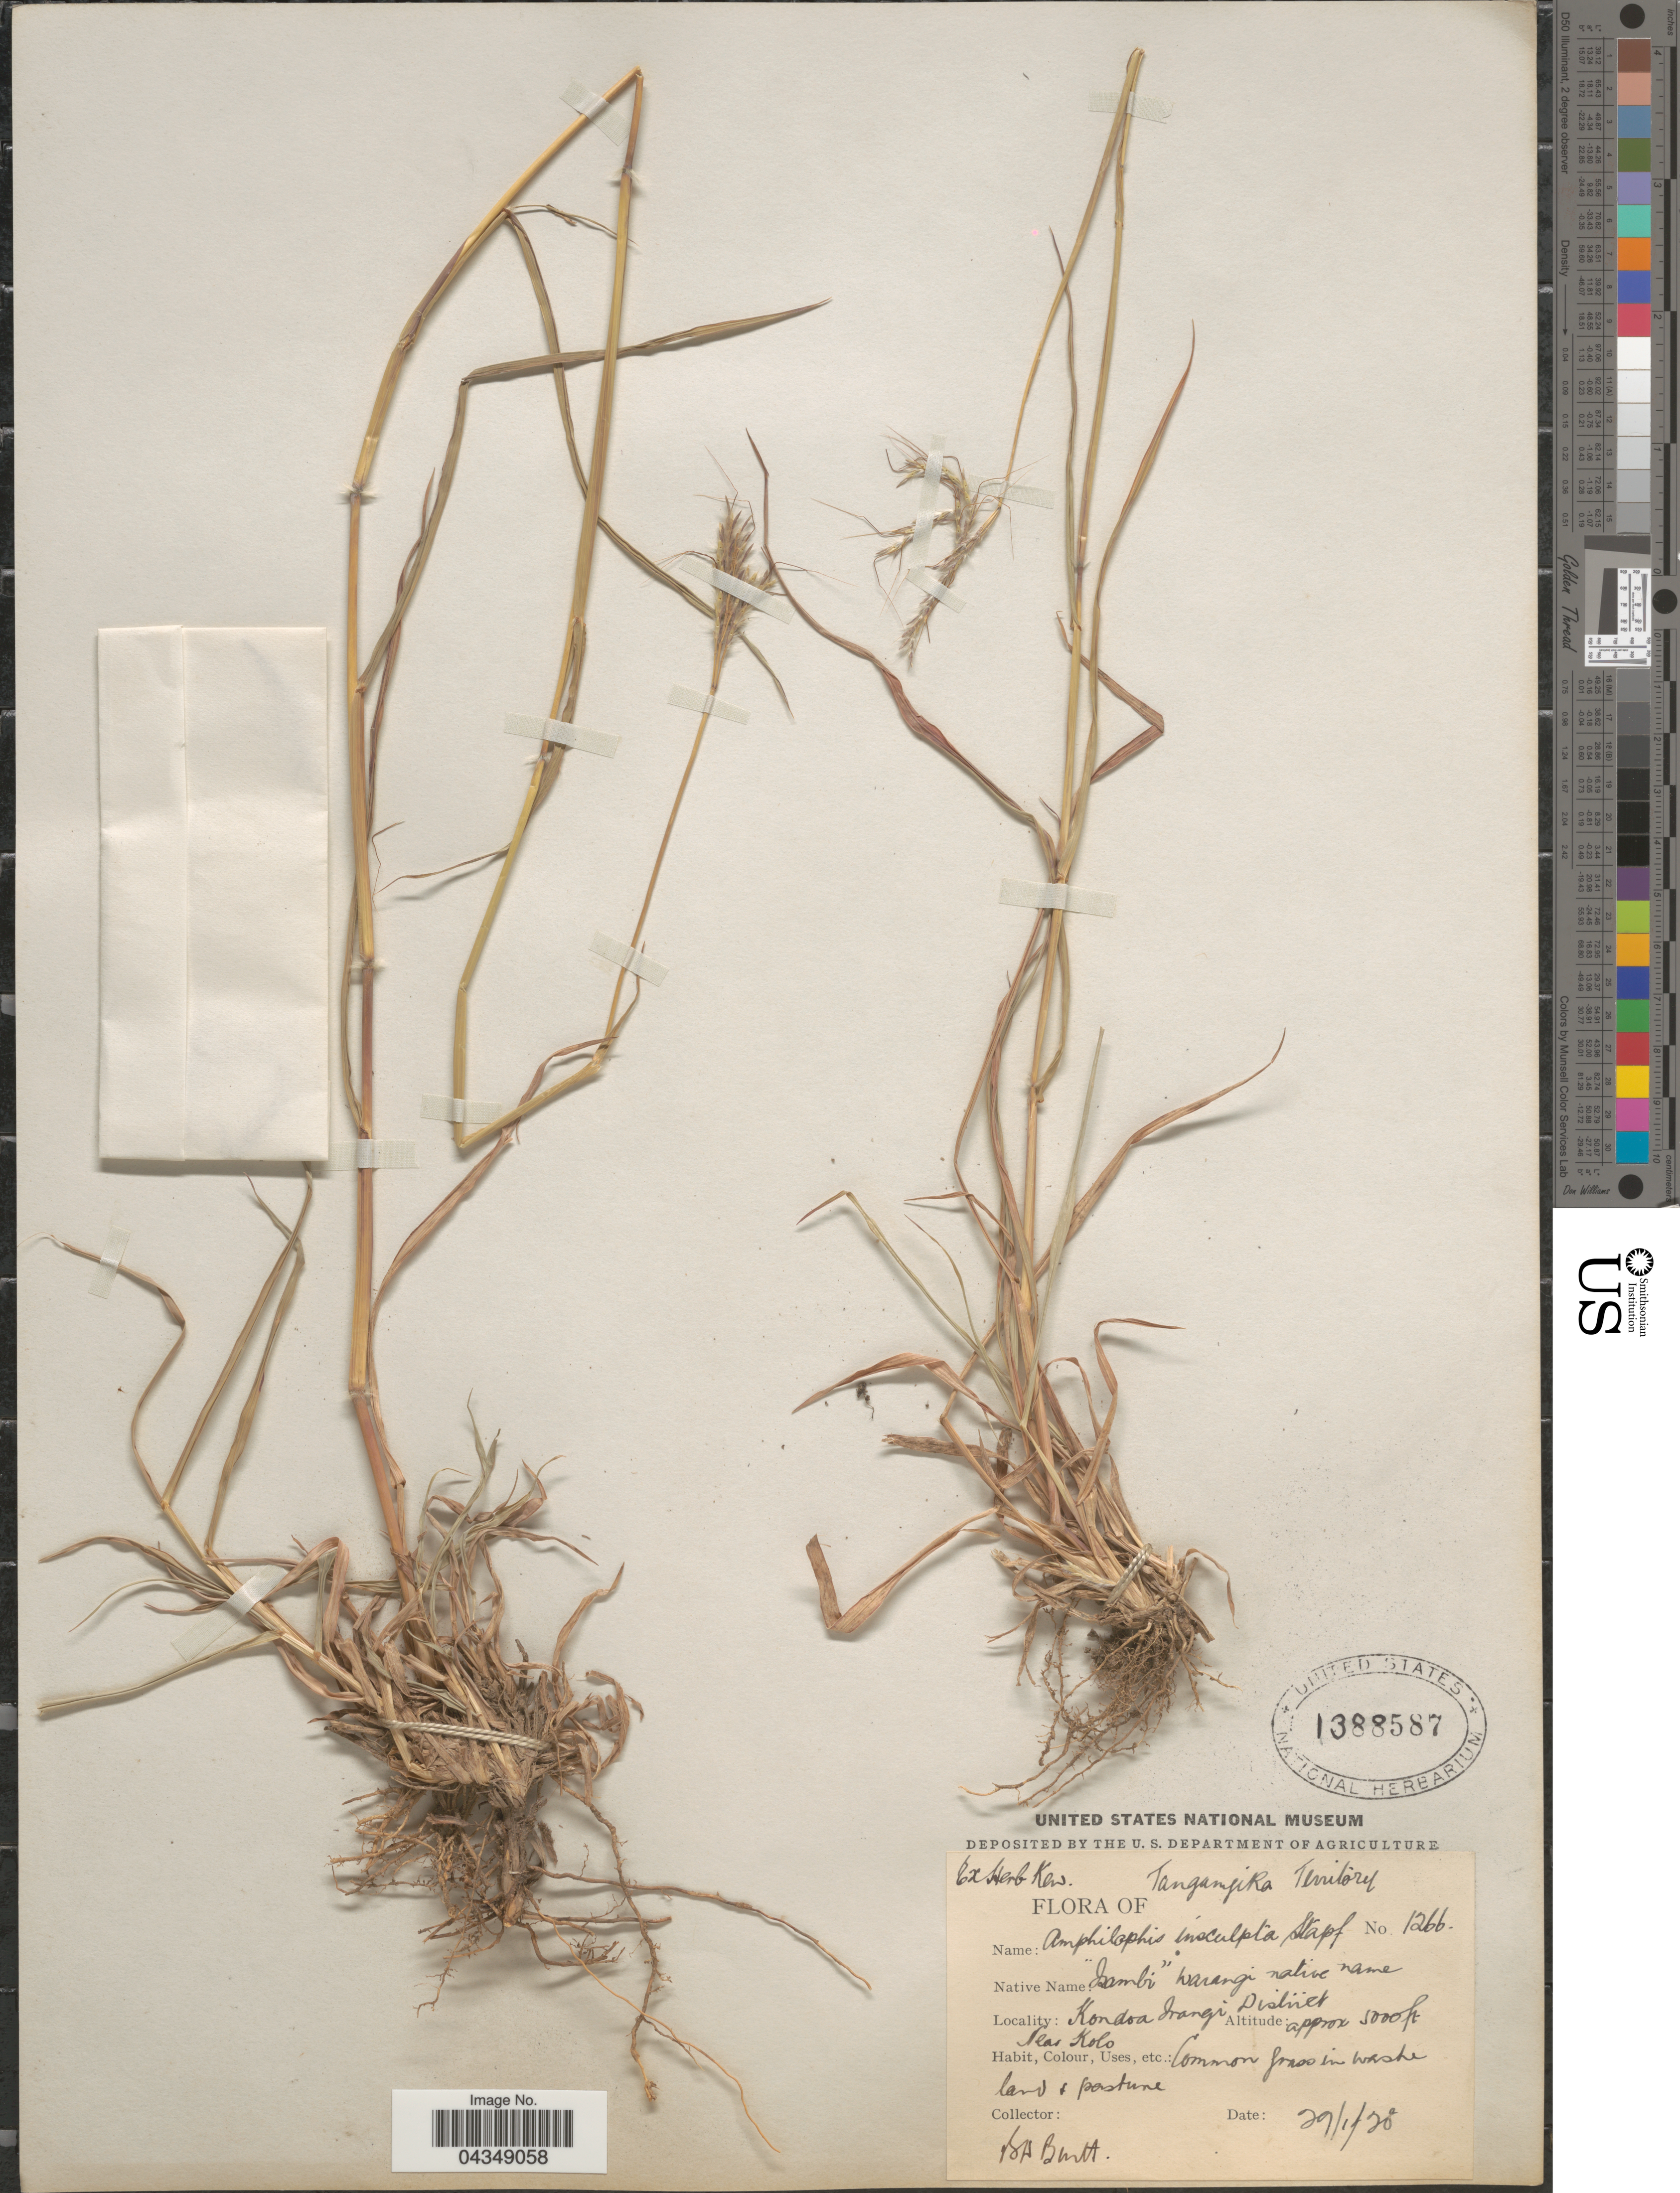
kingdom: Plantae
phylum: Tracheophyta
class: Liliopsida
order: Poales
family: Poaceae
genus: Bothriochloa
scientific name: Bothriochloa insculpta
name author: (Hochst. ex A. Rich.) A. Camus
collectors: B. D. Burtt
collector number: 1266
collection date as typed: Transcribed d/m/y: 29/1/28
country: Tanzania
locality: Tanganyika Territory. Kondoa Irangi District. Near Kolo.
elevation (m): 1524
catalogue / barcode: US 1388587